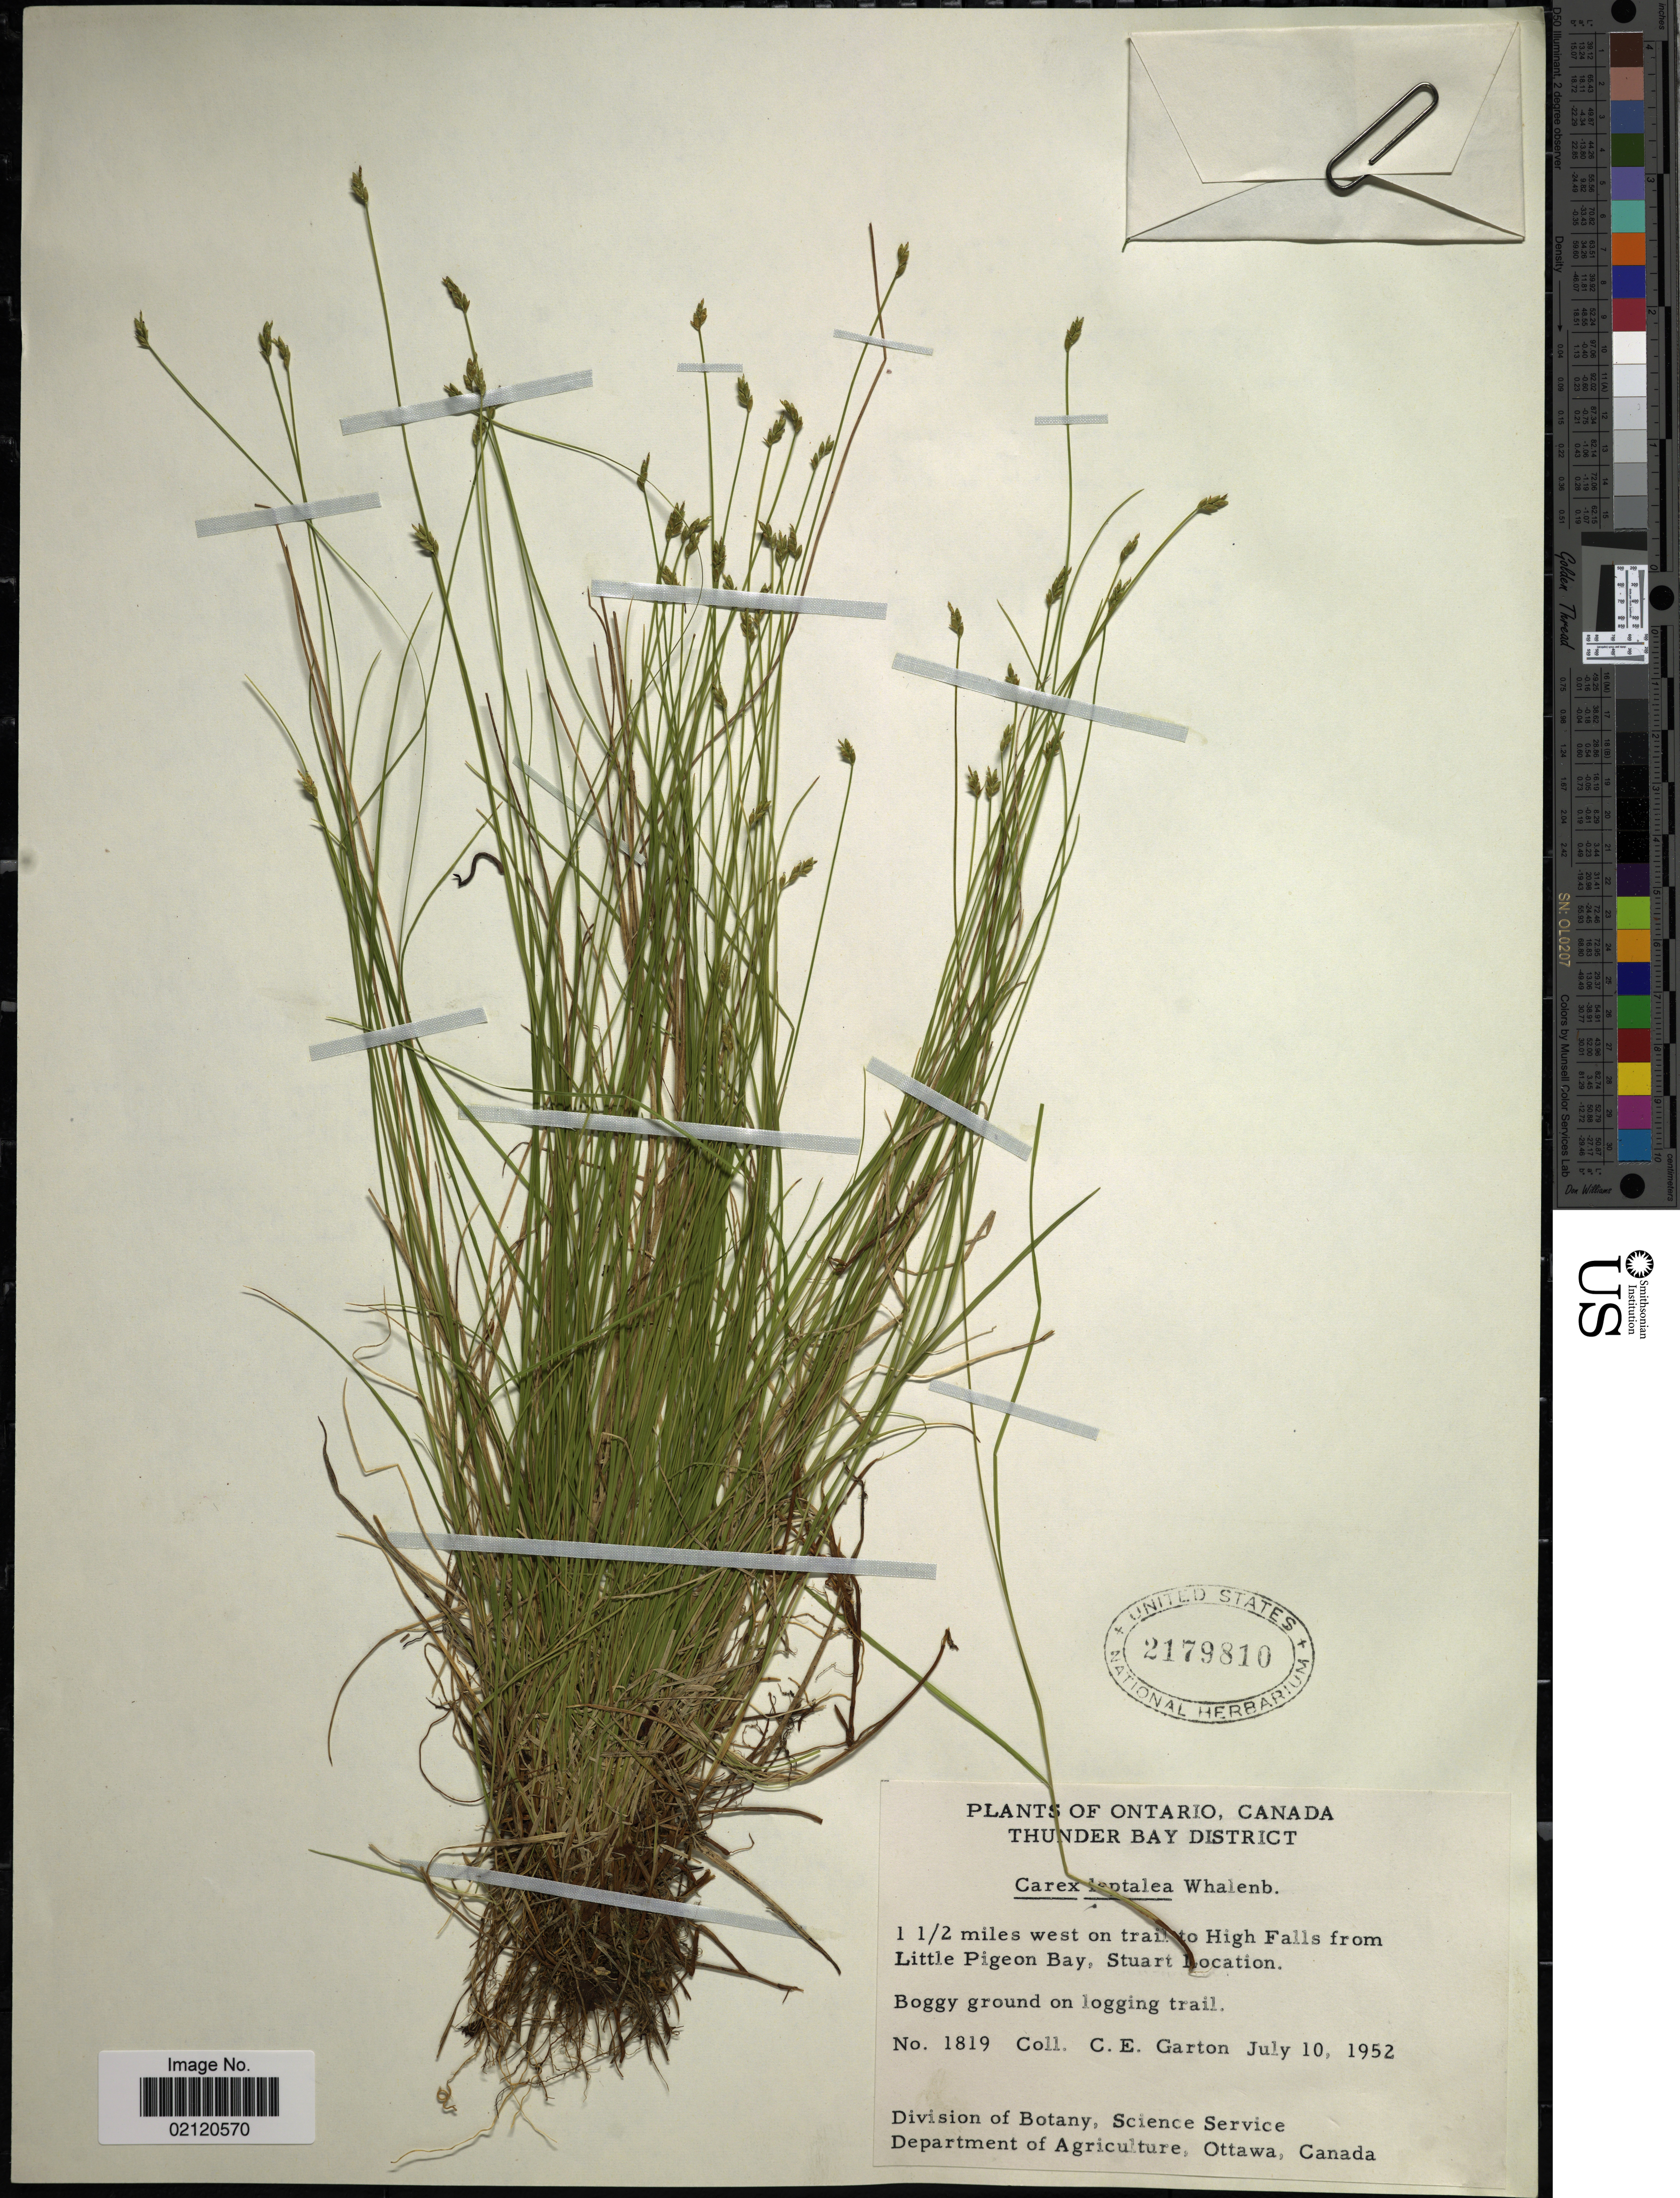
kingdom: Plantae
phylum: Tracheophyta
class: Liliopsida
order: Poales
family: Cyperaceae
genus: Carex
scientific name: Carex leptalea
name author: Wahlenb.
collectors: C. E. Garton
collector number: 1819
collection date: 1952-07-10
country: Canada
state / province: Ontario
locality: Thunder Bay District, 1 ½ miles west on trail to High Falls from Little Pigeon Bay, Stuart Location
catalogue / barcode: US 2179810